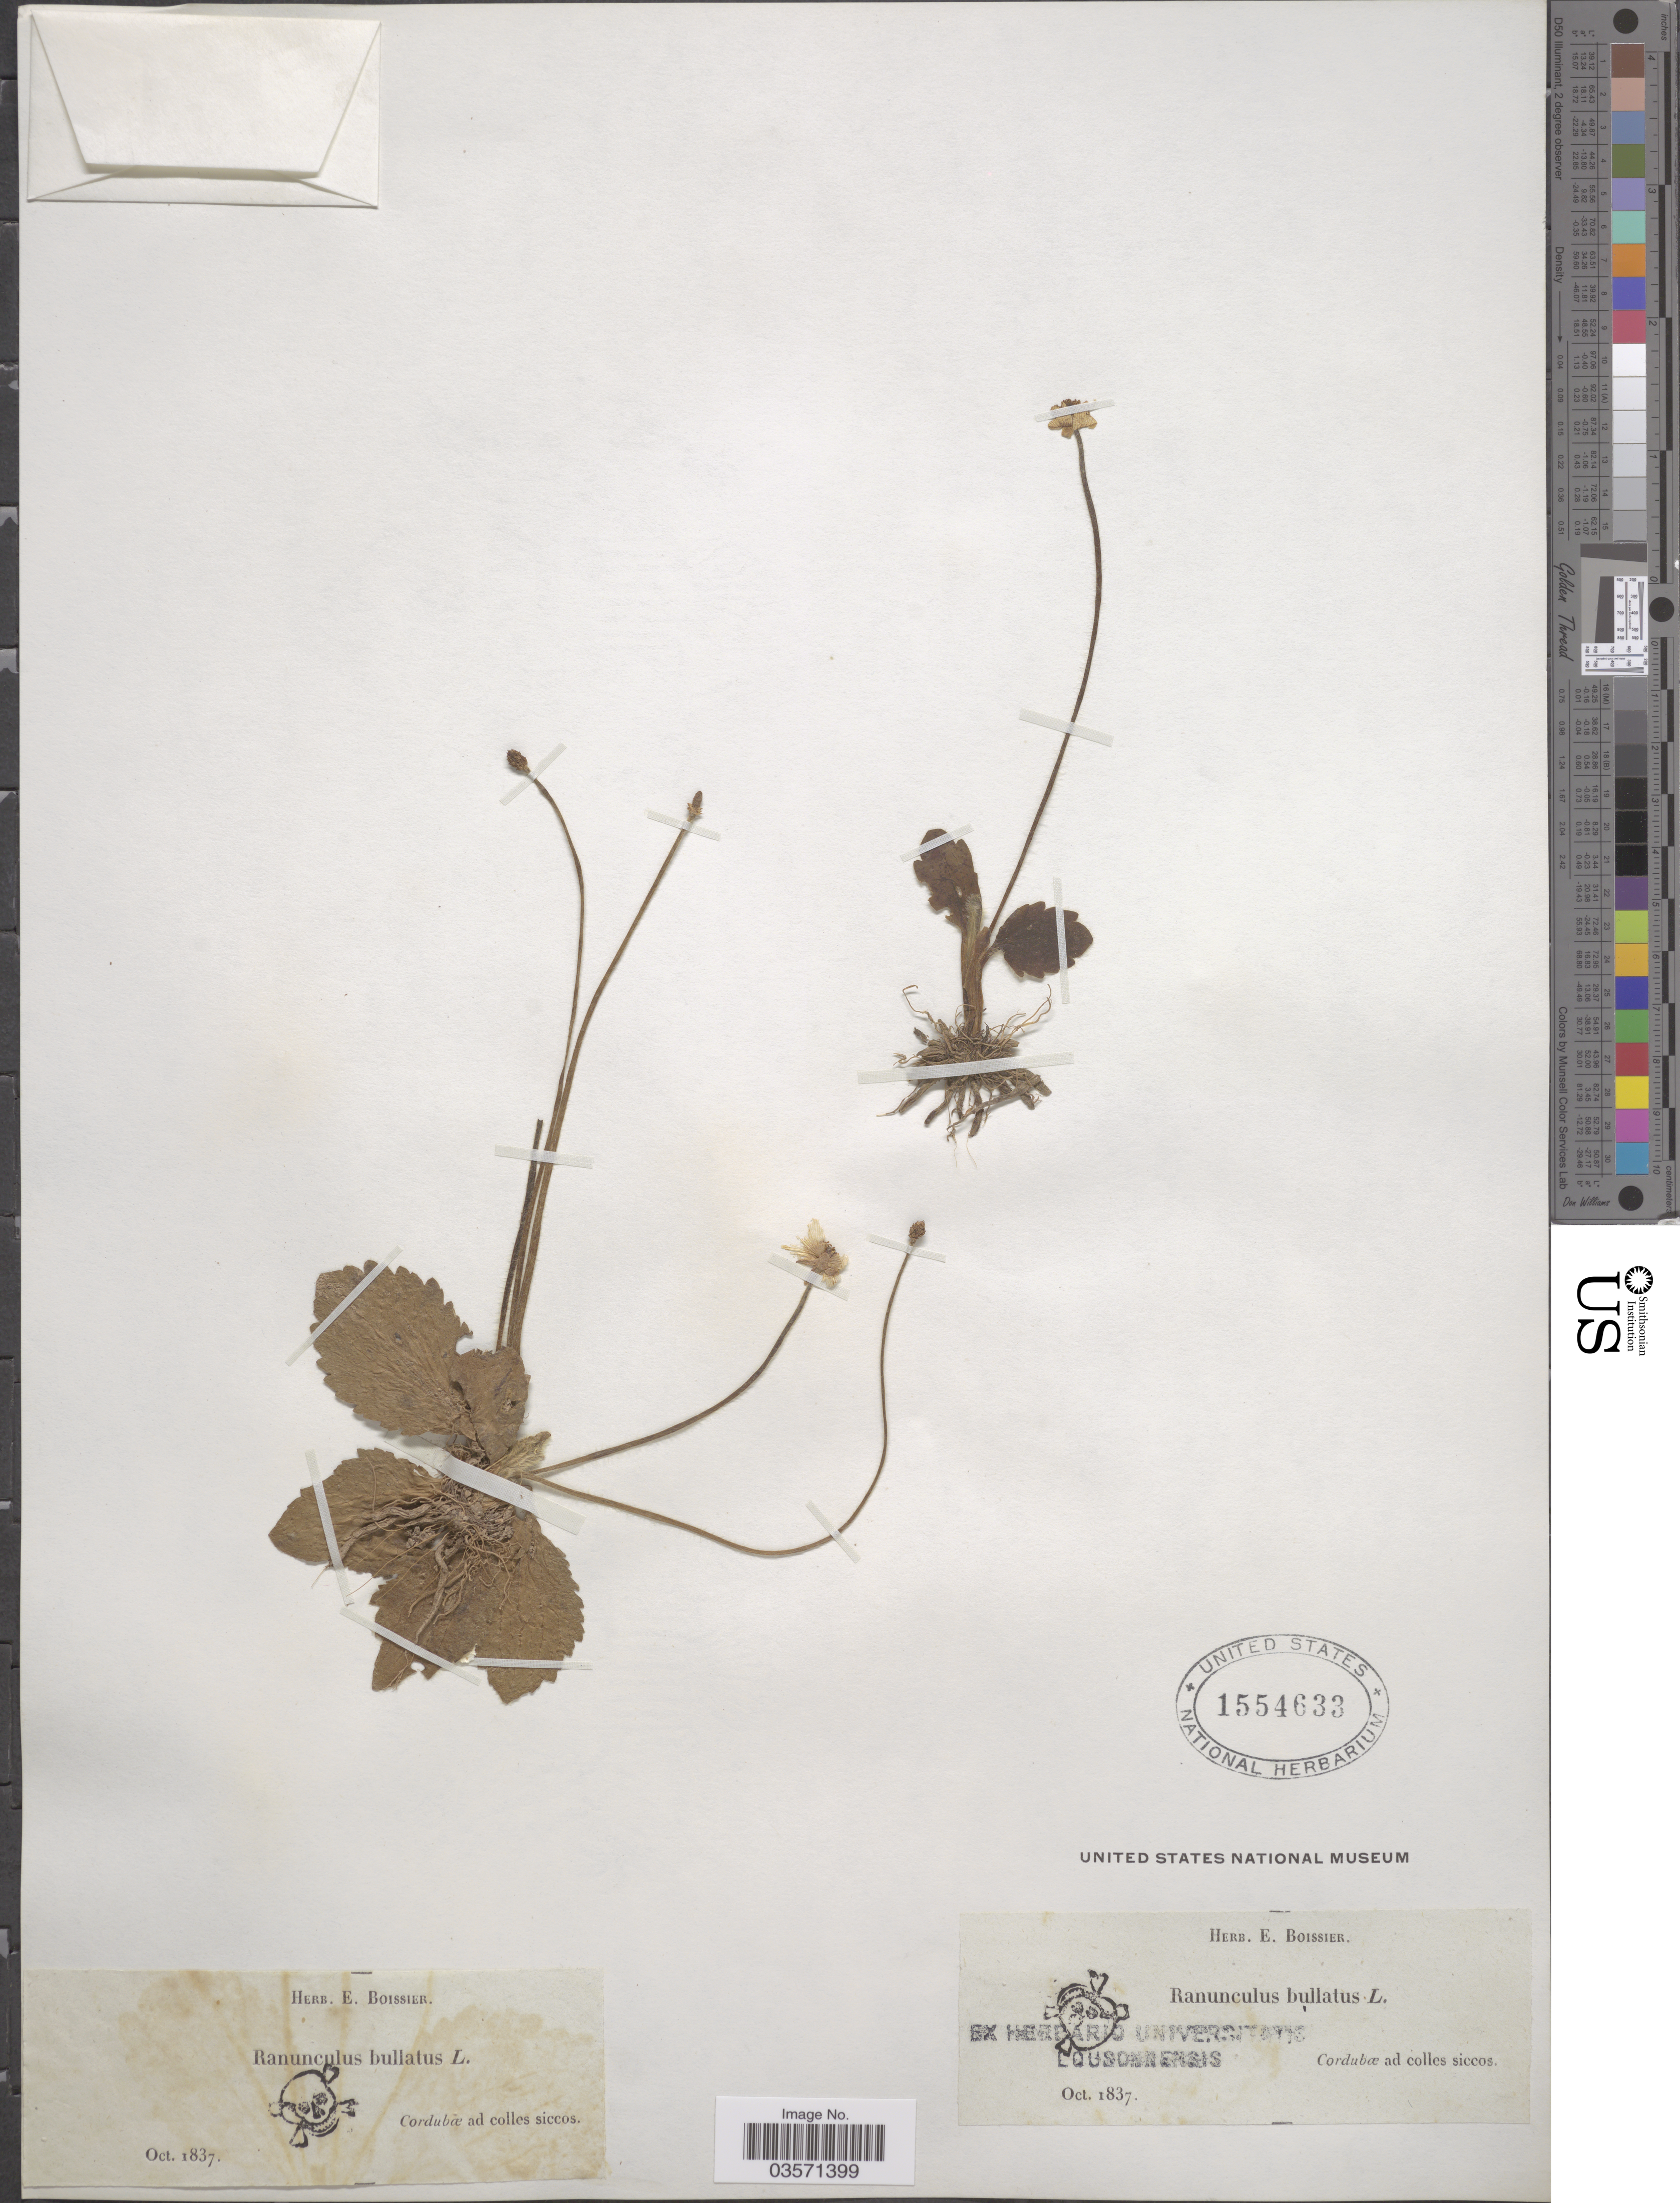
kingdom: Plantae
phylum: Tracheophyta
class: Magnoliopsida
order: Ranunculales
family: Ranunculaceae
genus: Ranunculus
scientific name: Ranunculus bullatus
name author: L.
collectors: ex herb. E. Boissier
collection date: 1837-10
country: Spain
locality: Cordubœ ad colles siccos.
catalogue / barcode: US 1554633